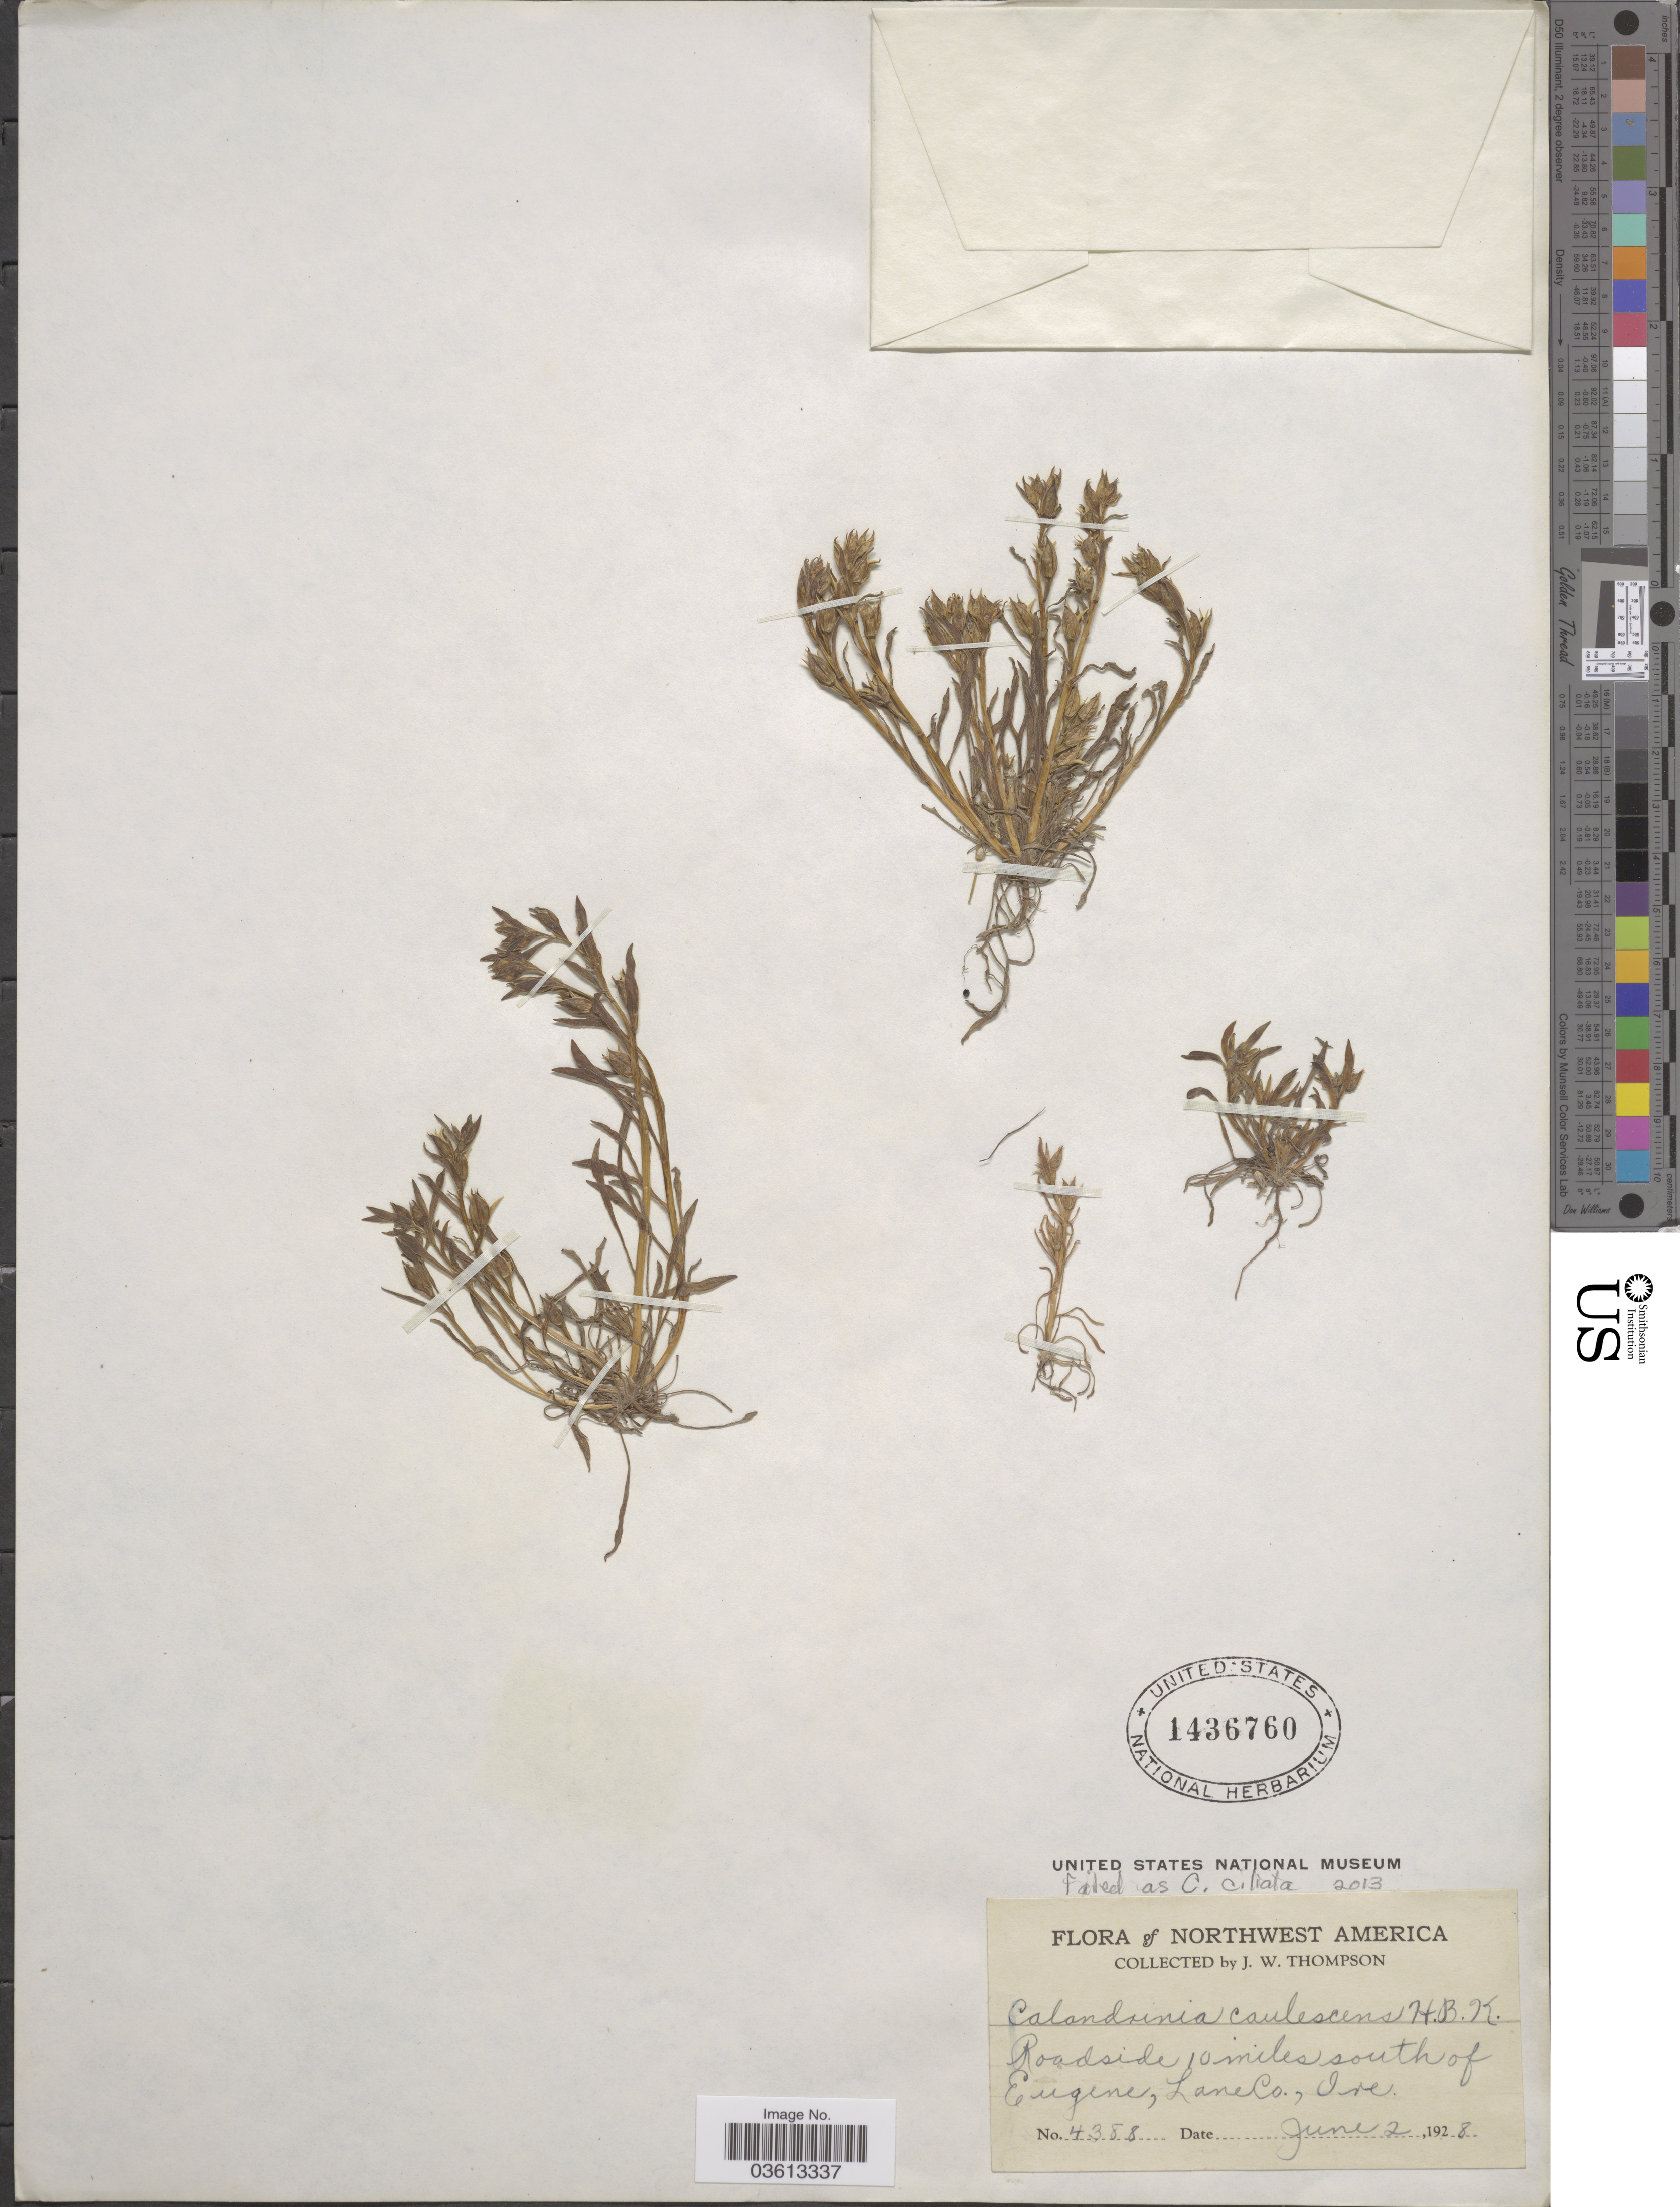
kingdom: Plantae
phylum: Tracheophyta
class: Magnoliopsida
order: Caryophyllales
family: Montiaceae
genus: Calandrinia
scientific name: Calandrinia ciliata var. ciliata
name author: (Ruiz & Pav.) DC.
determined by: Strong, Mark T., (BOT), Smithsonian Institution - National Museum of Natural History (UNITED STATES)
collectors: J. Thompson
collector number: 4388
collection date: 1928-06-02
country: United States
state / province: Oregon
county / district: Lane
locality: Roadside, 10 miles south of Eugene, Lane Co.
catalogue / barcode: US 1436760